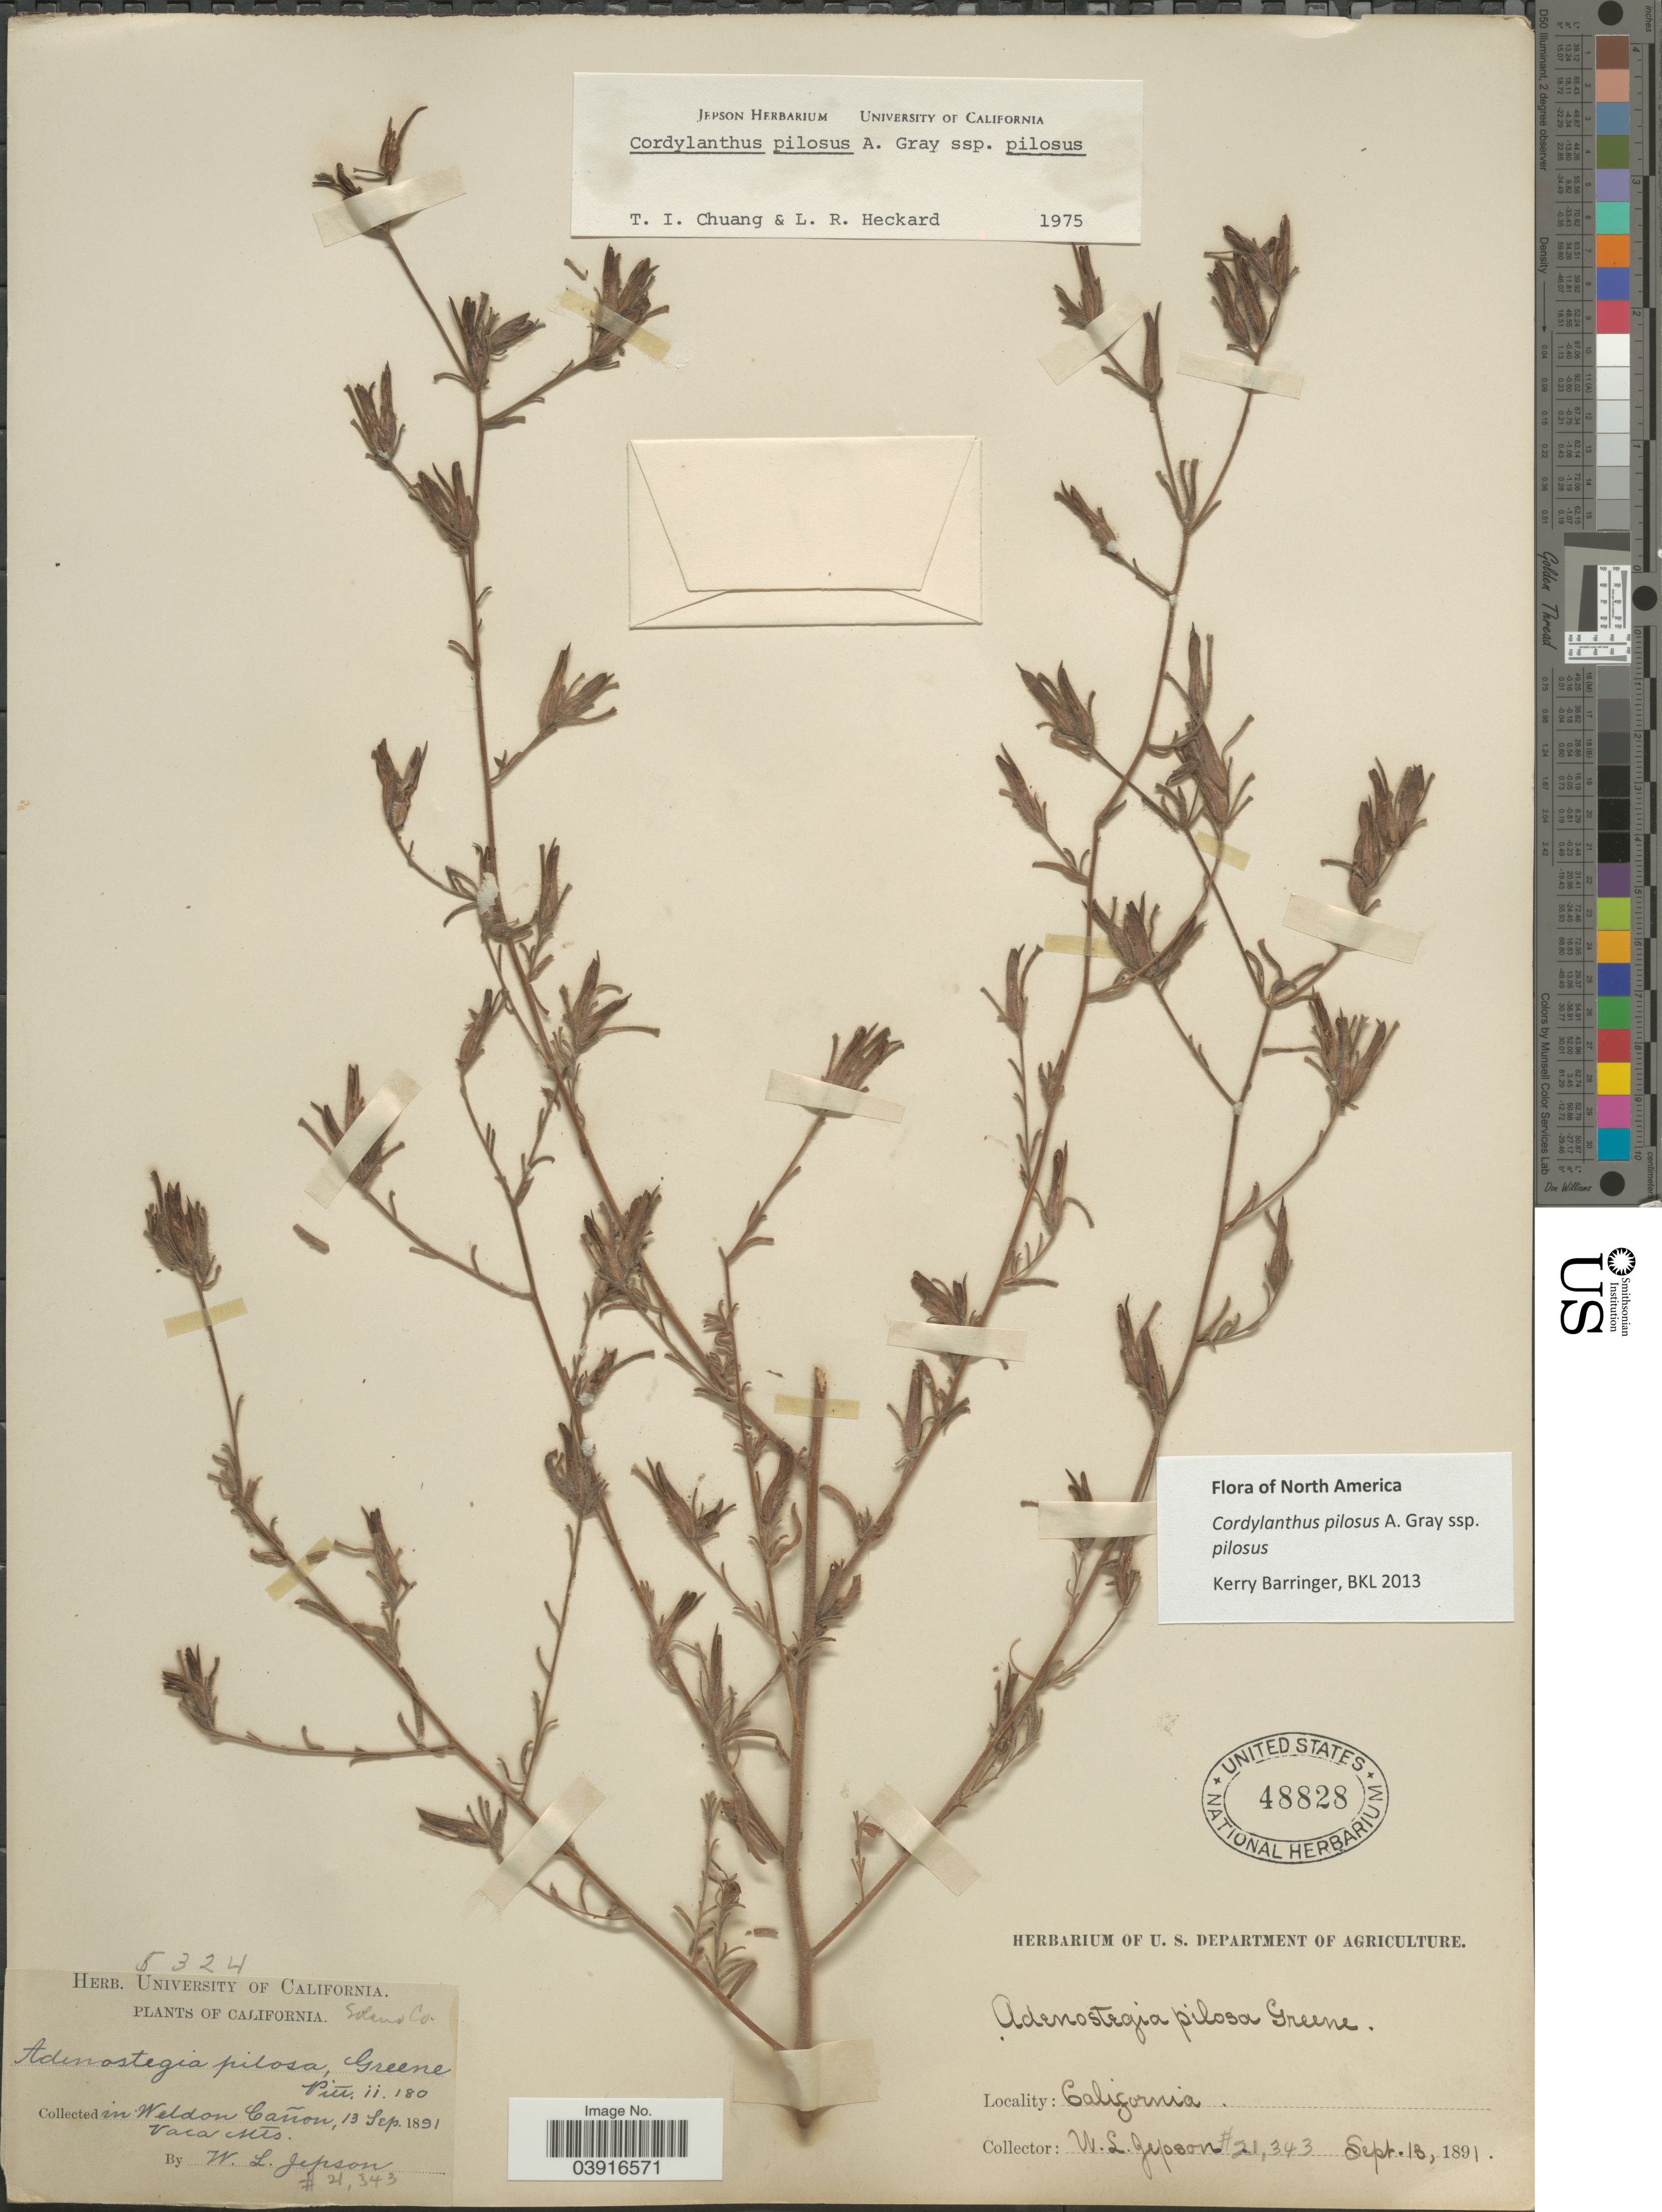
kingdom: Plantae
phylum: Tracheophyta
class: Magnoliopsida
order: Lamiales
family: Orobanchaceae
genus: Cordylanthus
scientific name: Cordylanthus pilosus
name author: A. Gray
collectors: W. L. Jepson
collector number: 21343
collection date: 1891-09-13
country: United States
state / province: California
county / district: Solano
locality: Solano Co. In Weldon Cañon, Vaca Mts.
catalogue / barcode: US 48828